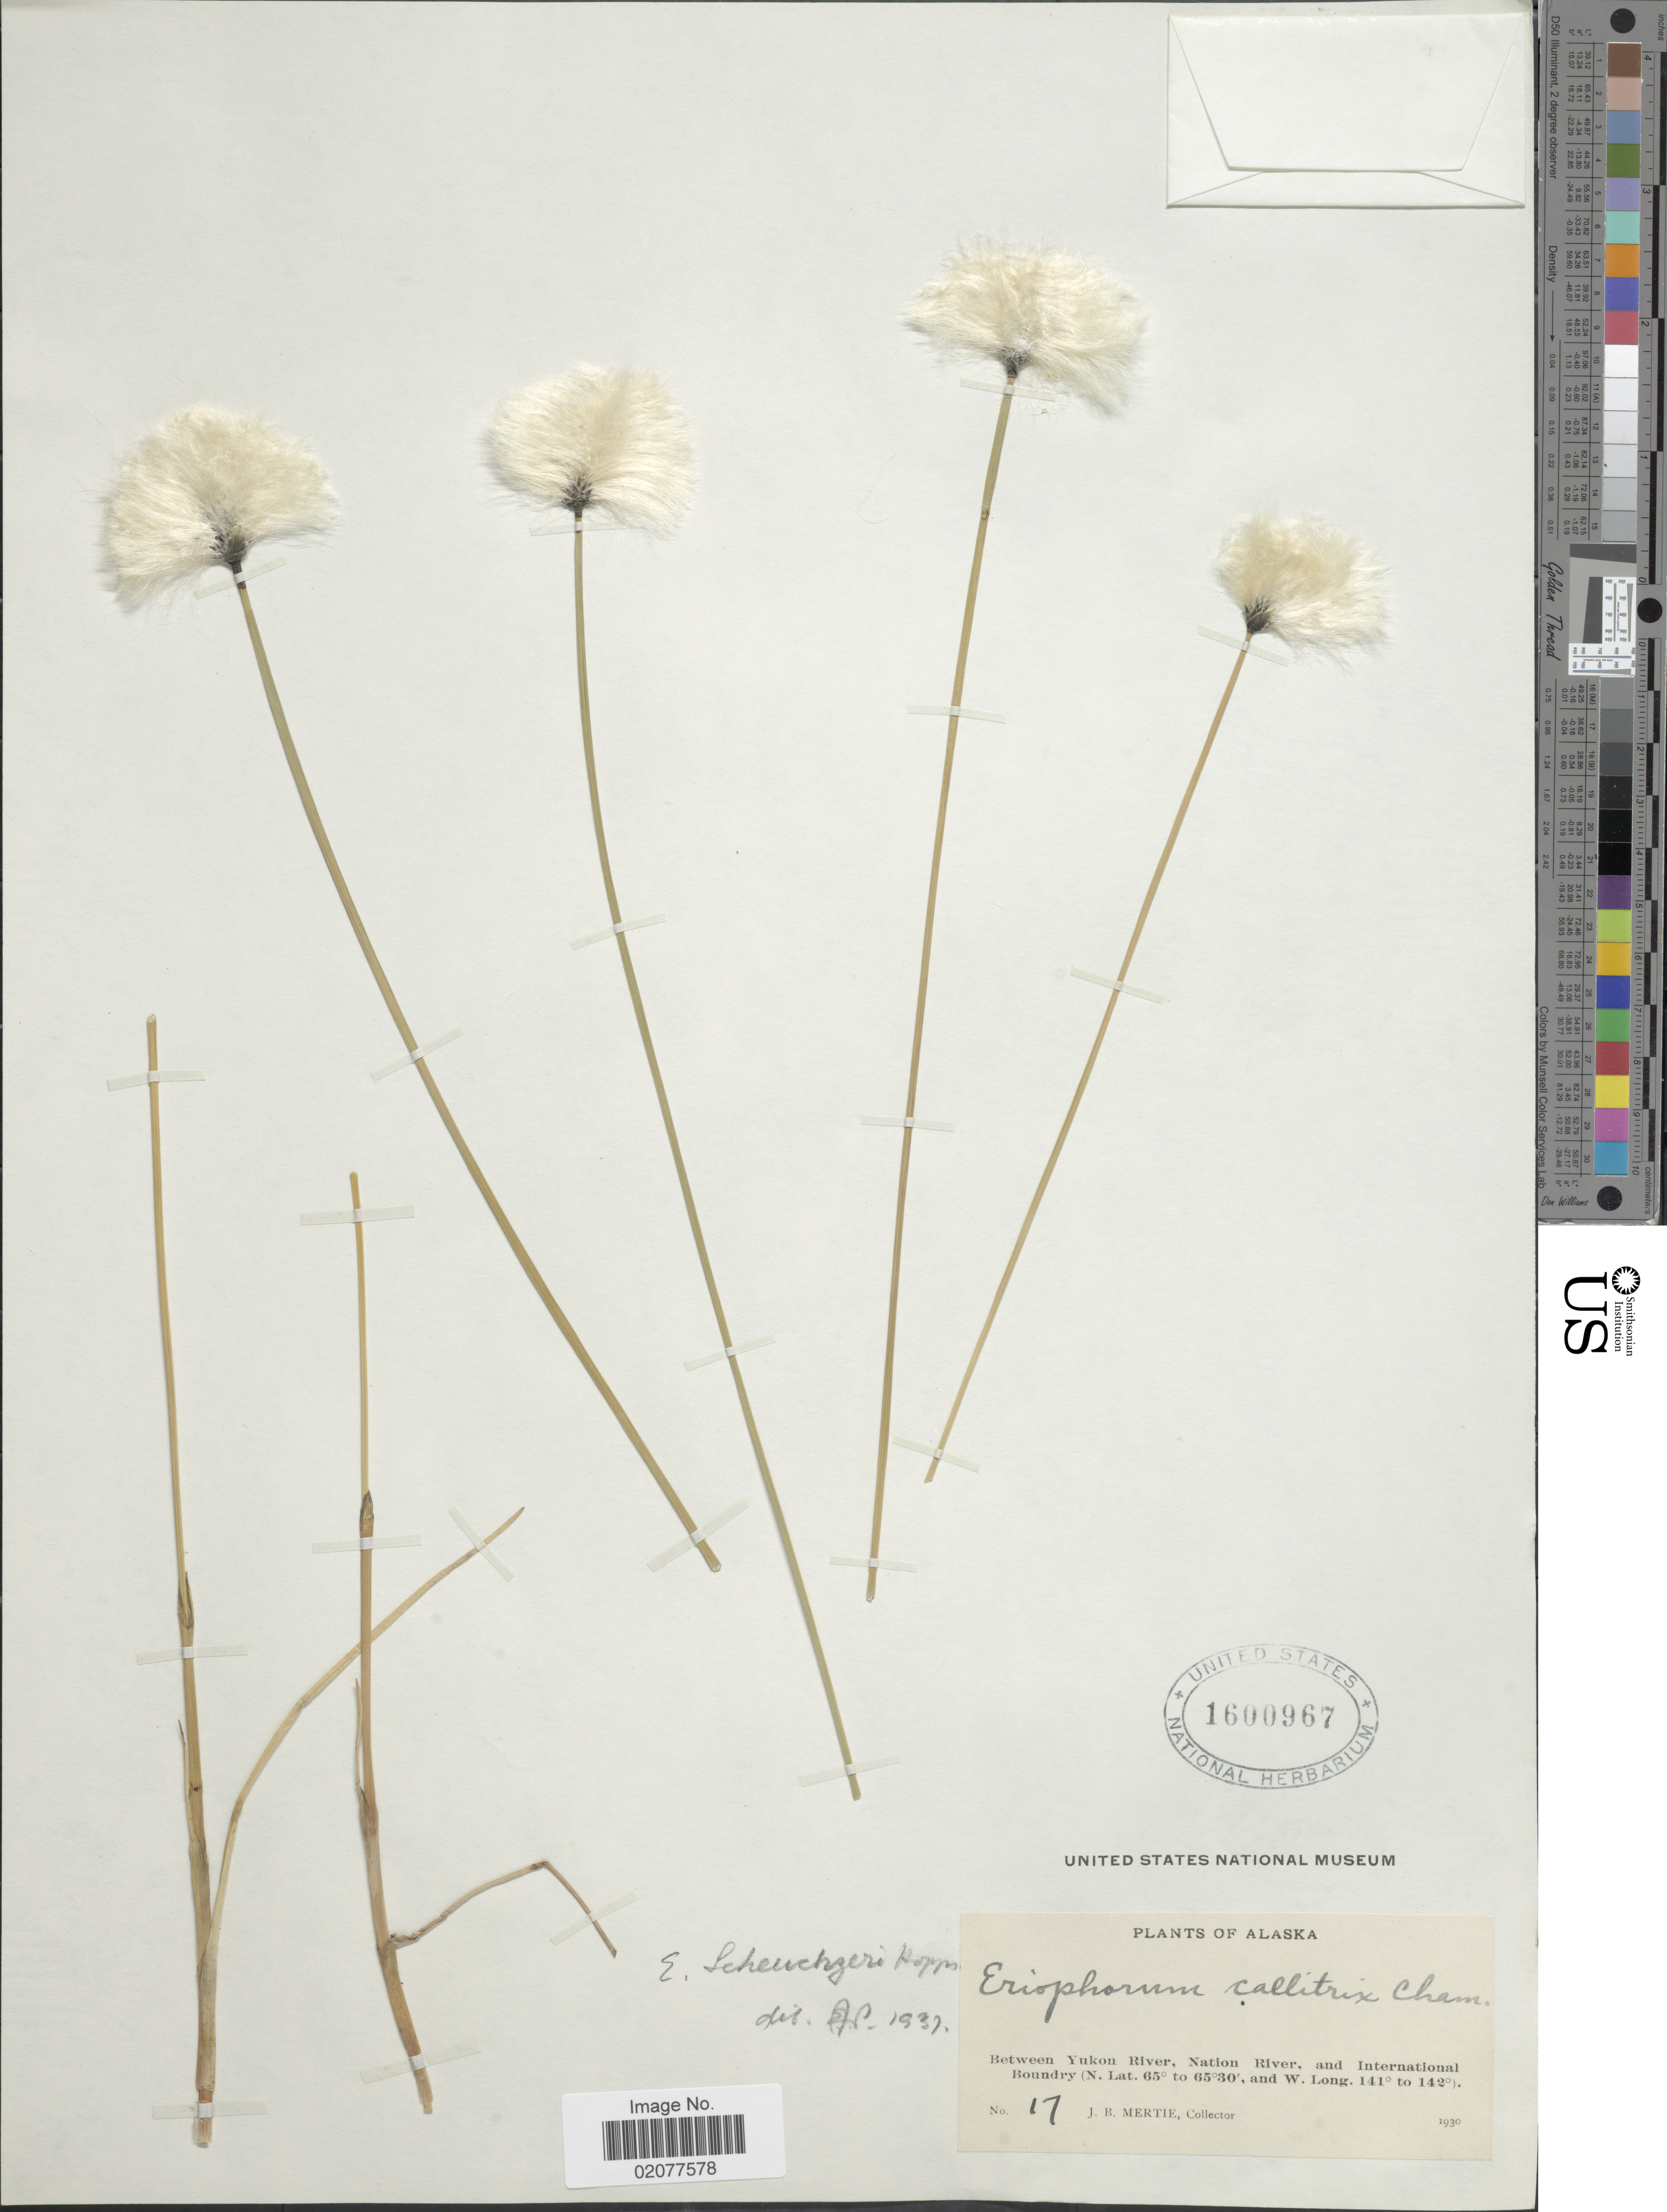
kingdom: Plantae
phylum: Tracheophyta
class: Liliopsida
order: Poales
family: Cyperaceae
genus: Eriophorum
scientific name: Eriophorum scheuchzeri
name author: Hoppe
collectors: J. Mertie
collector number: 17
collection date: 1930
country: United States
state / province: Alaska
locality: Alaska. Between Yukon River, Nation River, and International Boundary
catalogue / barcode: US 1600967